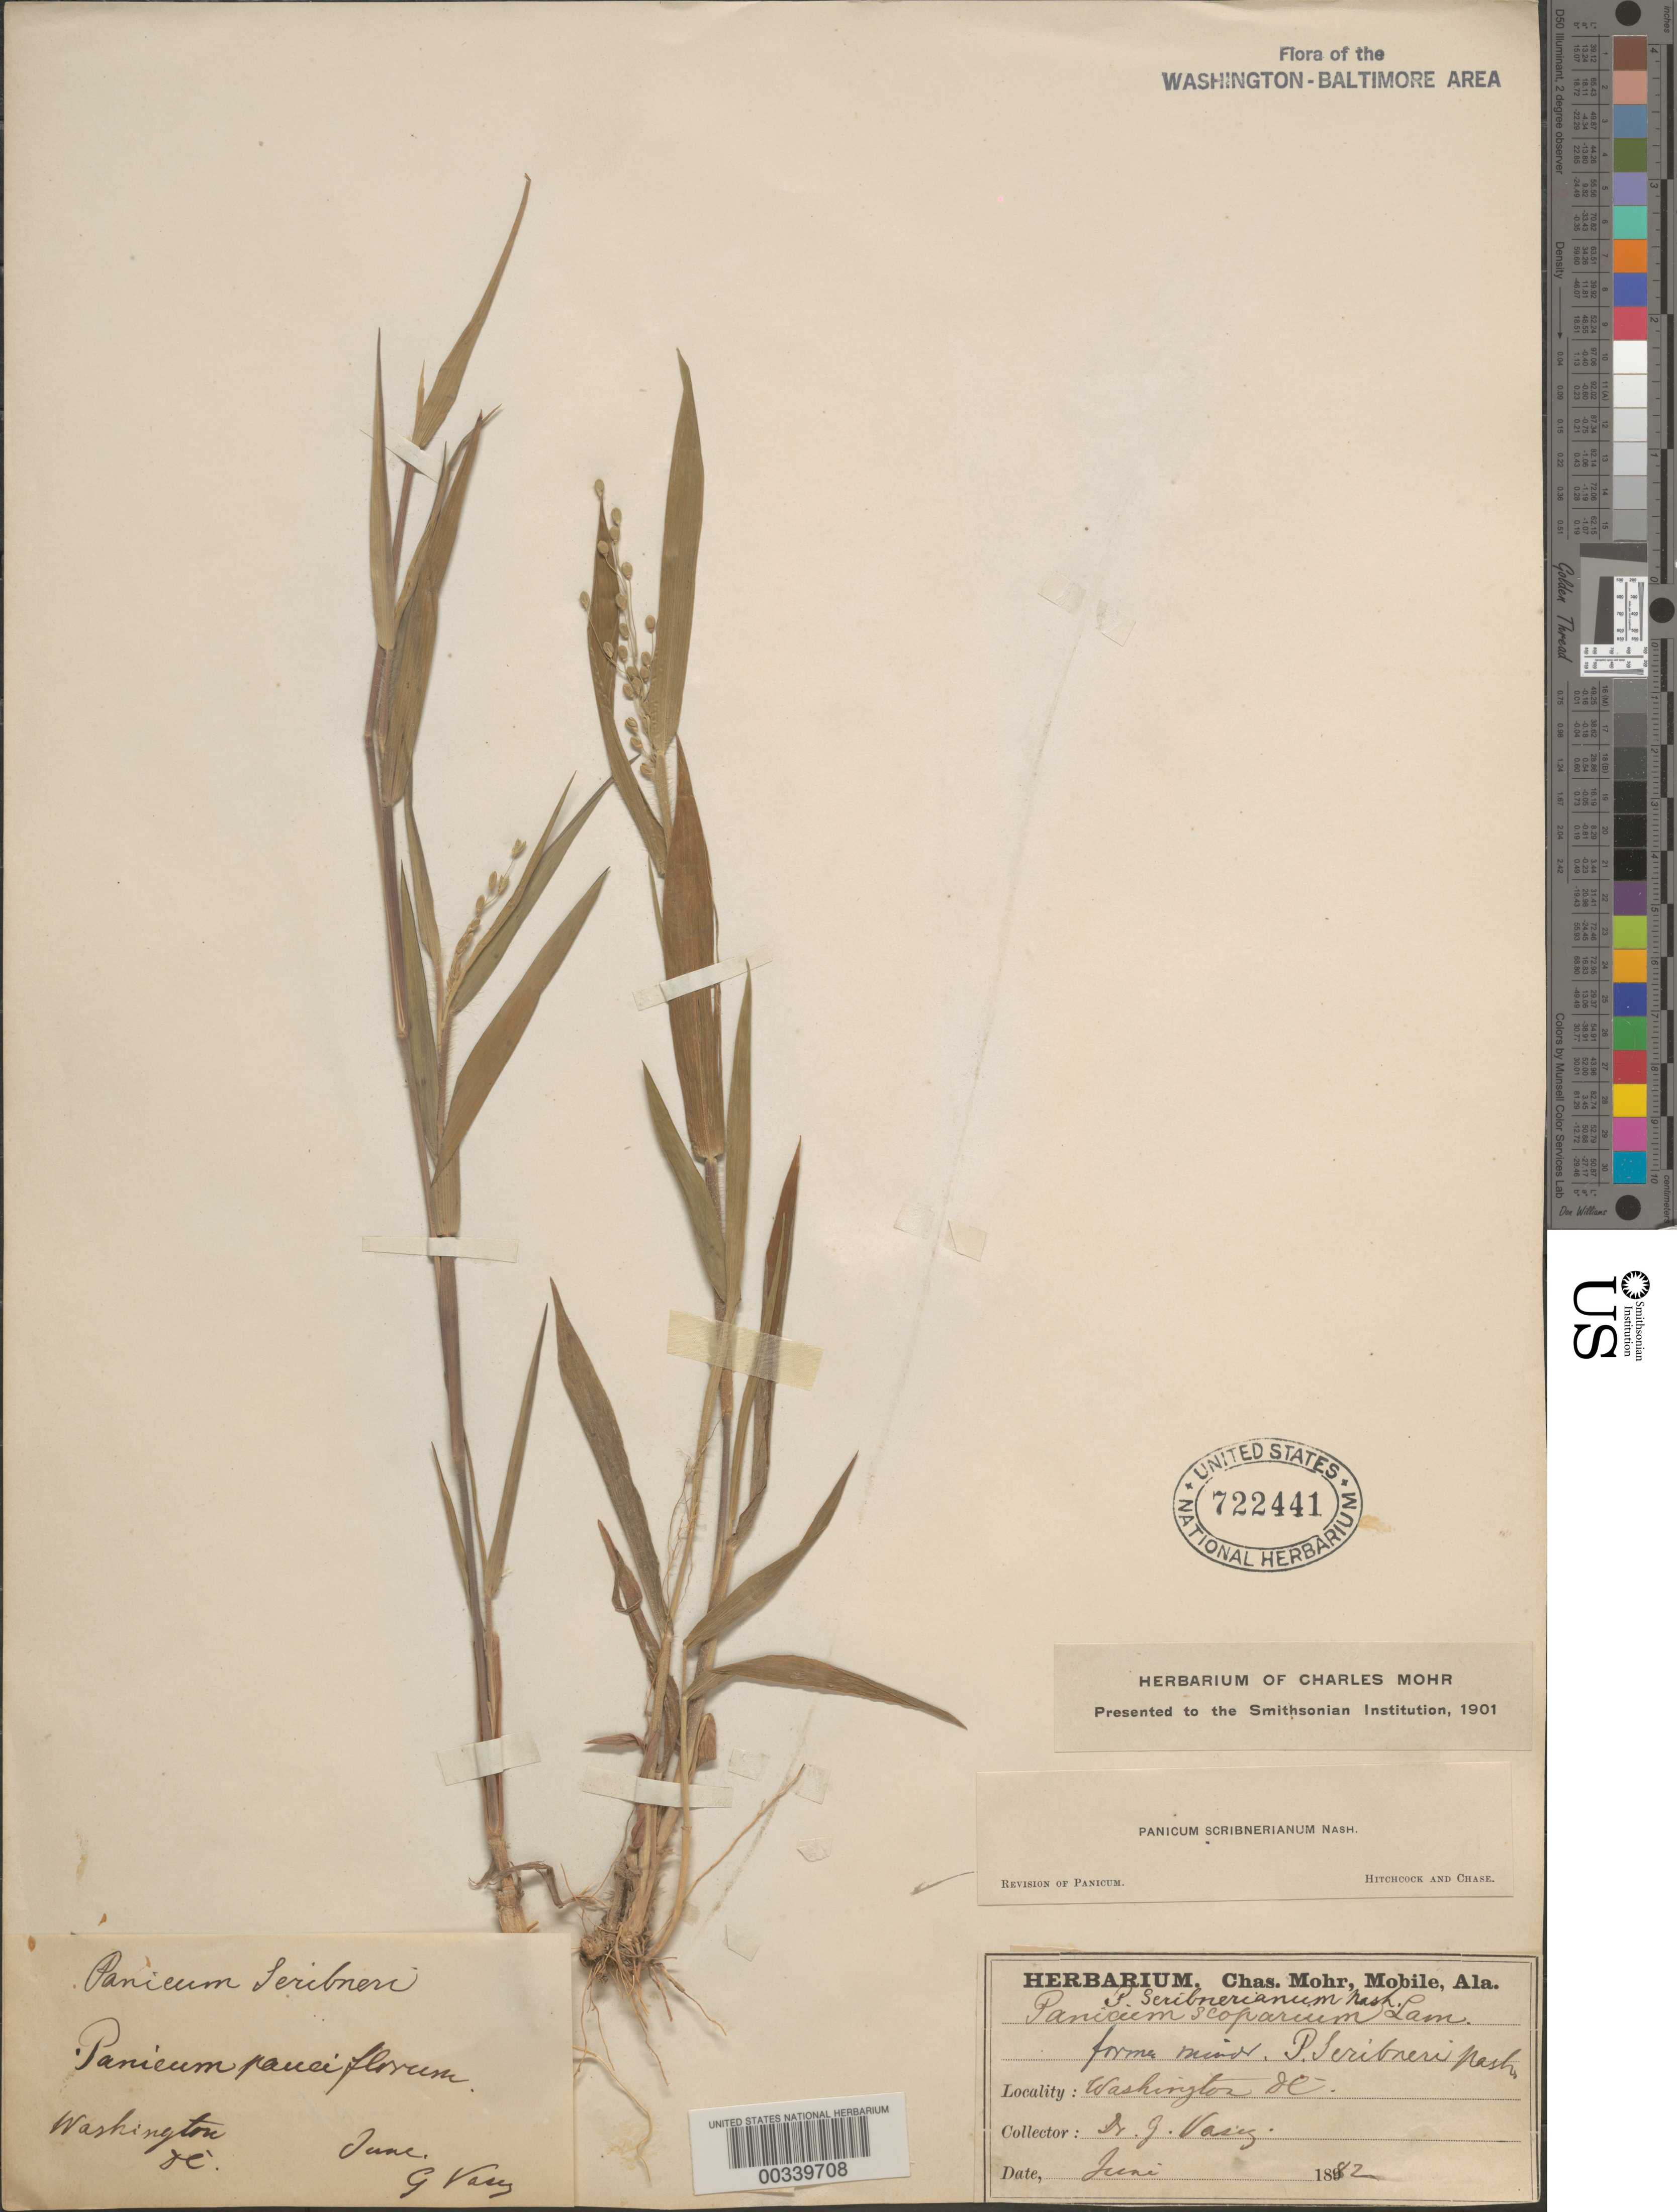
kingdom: Plantae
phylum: Tracheophyta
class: Liliopsida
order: Poales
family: Poaceae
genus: Dichanthelium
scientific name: Dichanthelium oligosanthes var. scribnerianum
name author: (Nash) Gould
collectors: G. Vasey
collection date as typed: Jun 1882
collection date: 1882-06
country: United States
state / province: District of Columbia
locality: Washington, DC and vicinity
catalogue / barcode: US 722441